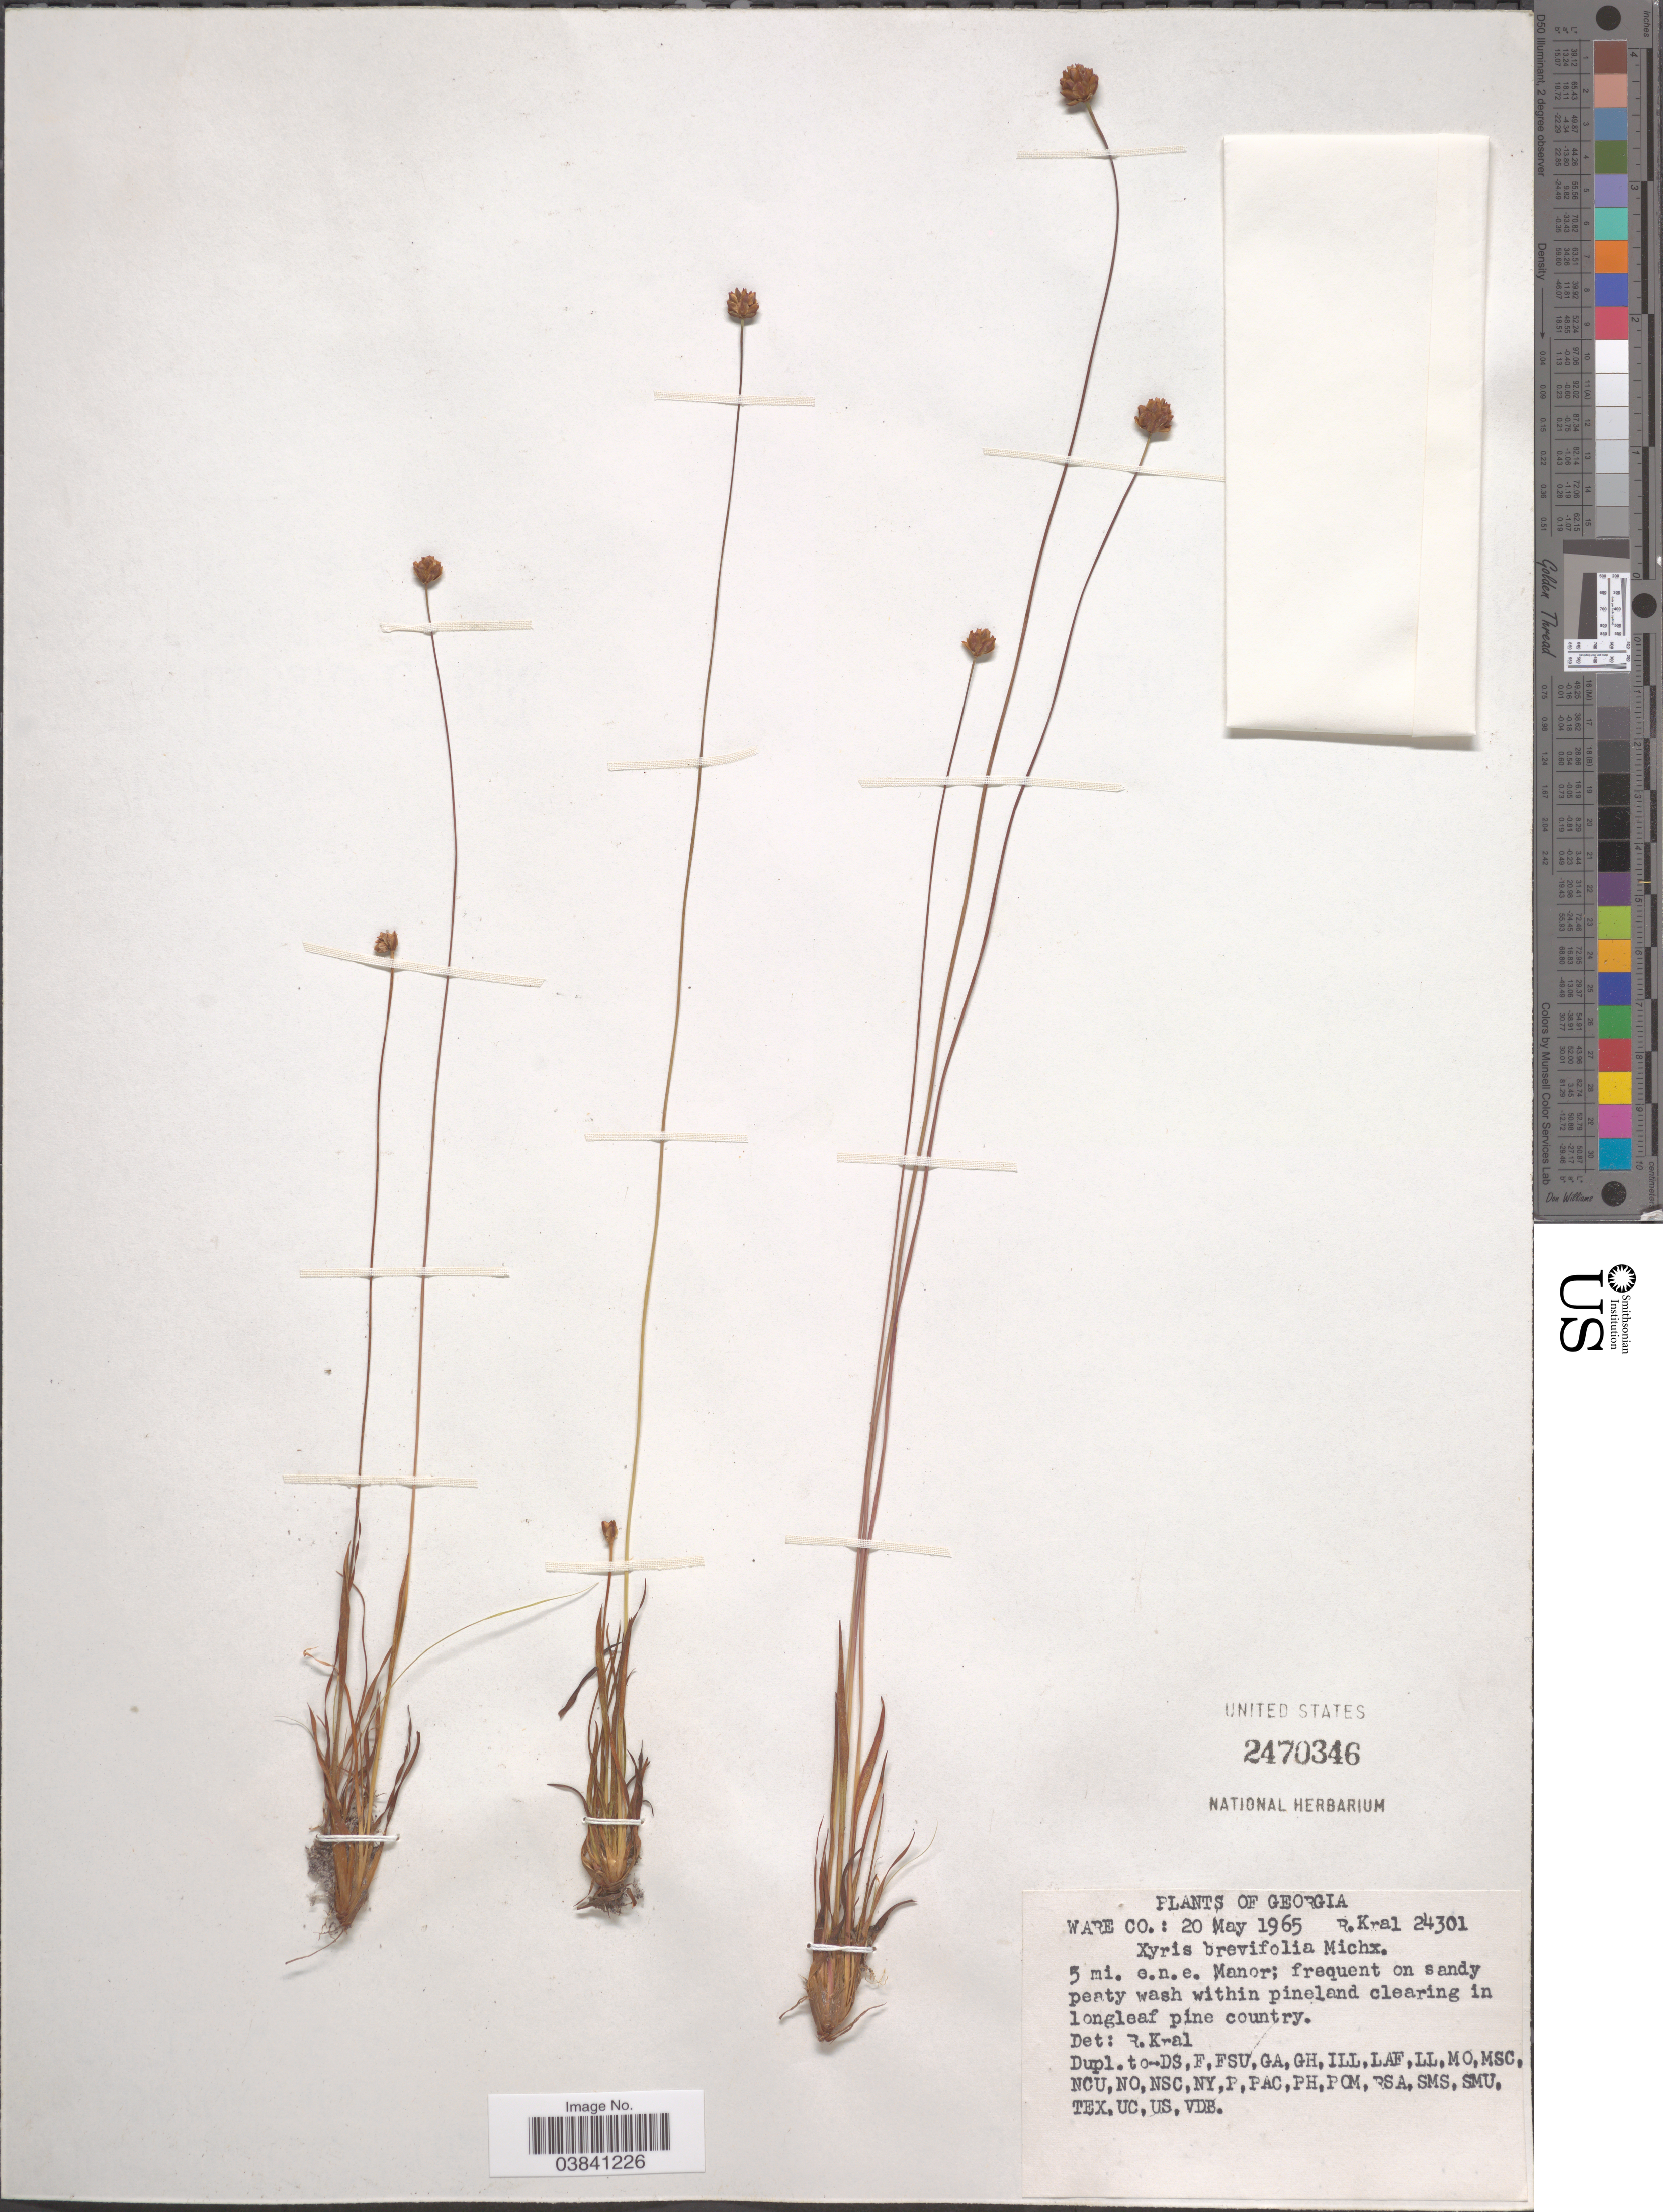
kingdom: Plantae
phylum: Tracheophyta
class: Liliopsida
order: Poales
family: Xyridaceae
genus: Xyris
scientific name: Xyris brevifolia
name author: Michx.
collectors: R. Kral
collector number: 24301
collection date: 1965-05-20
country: United States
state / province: Georgia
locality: Ware Co.: 5 mi. e.n.e. Manor.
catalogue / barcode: US 2470346